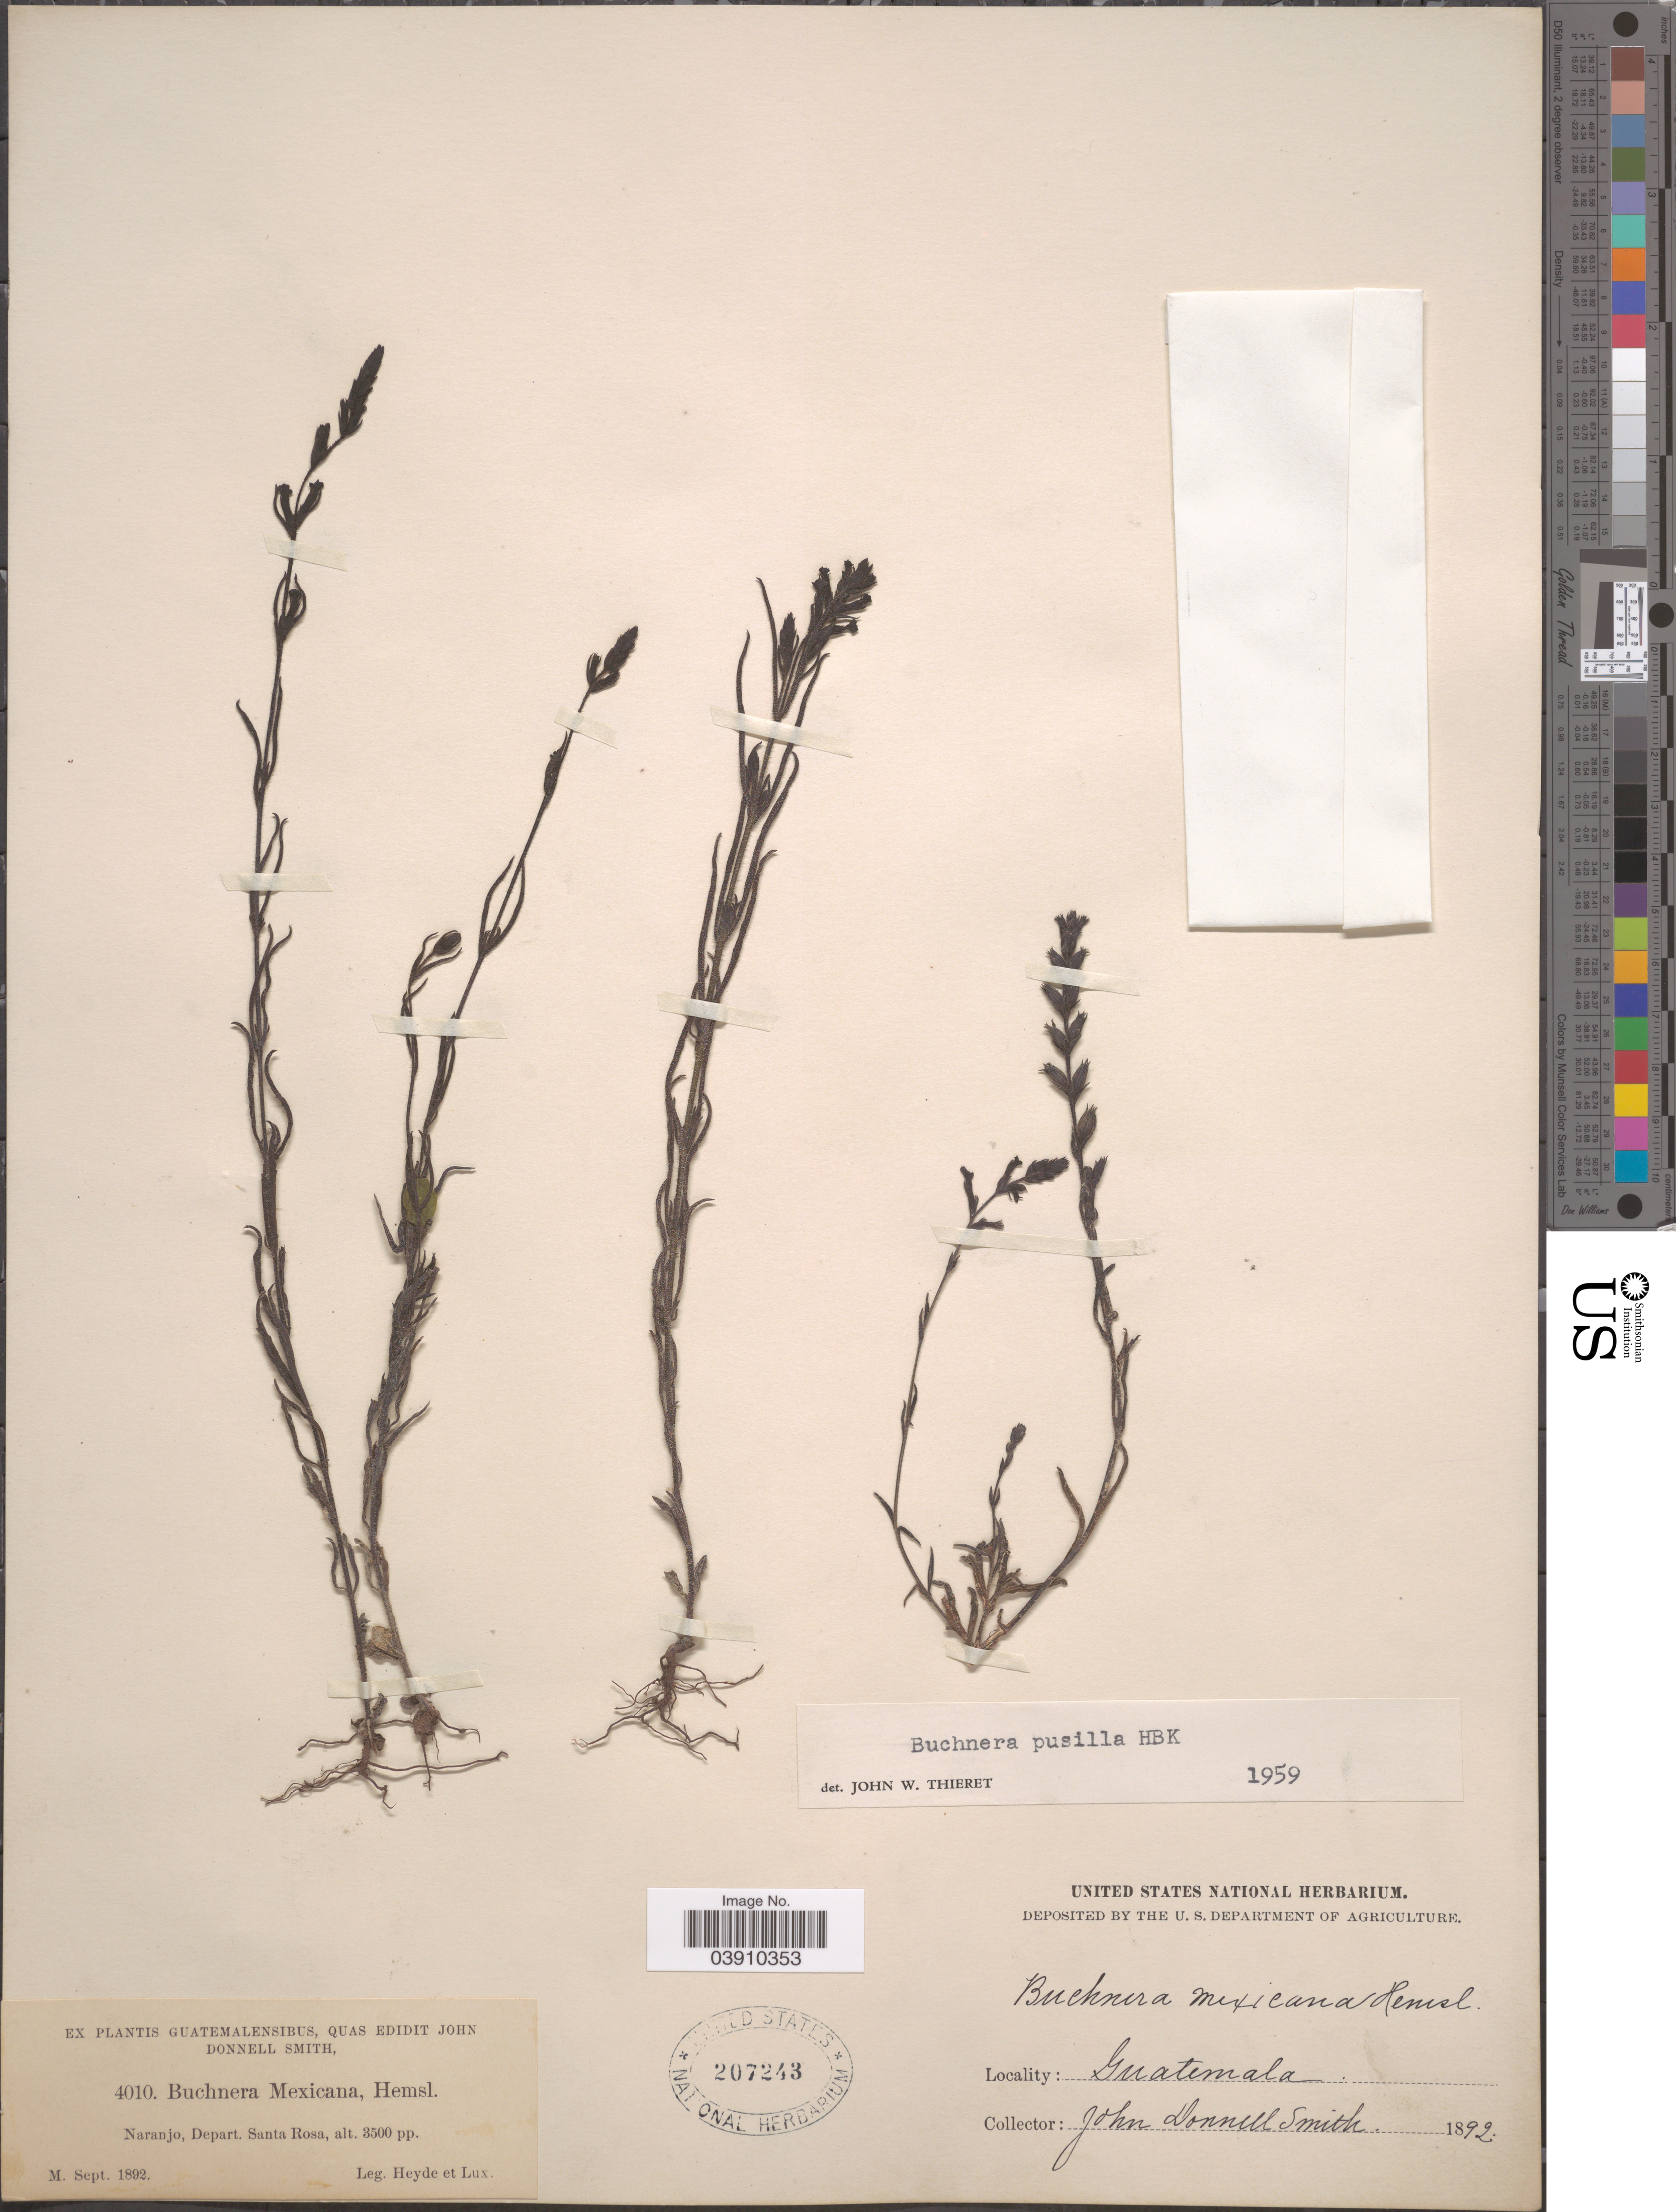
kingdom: Plantae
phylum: Tracheophyta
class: Magnoliopsida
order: Lamiales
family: Orobanchaceae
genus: Buchnera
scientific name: Buchnera pusilla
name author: Kunth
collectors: Heyde, Lux & J. Donnell Smith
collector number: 4010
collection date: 1892-09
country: Guatemala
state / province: Santa Rosa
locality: Naranjo, Depart. Santa Rosa.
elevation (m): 1067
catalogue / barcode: US 207243